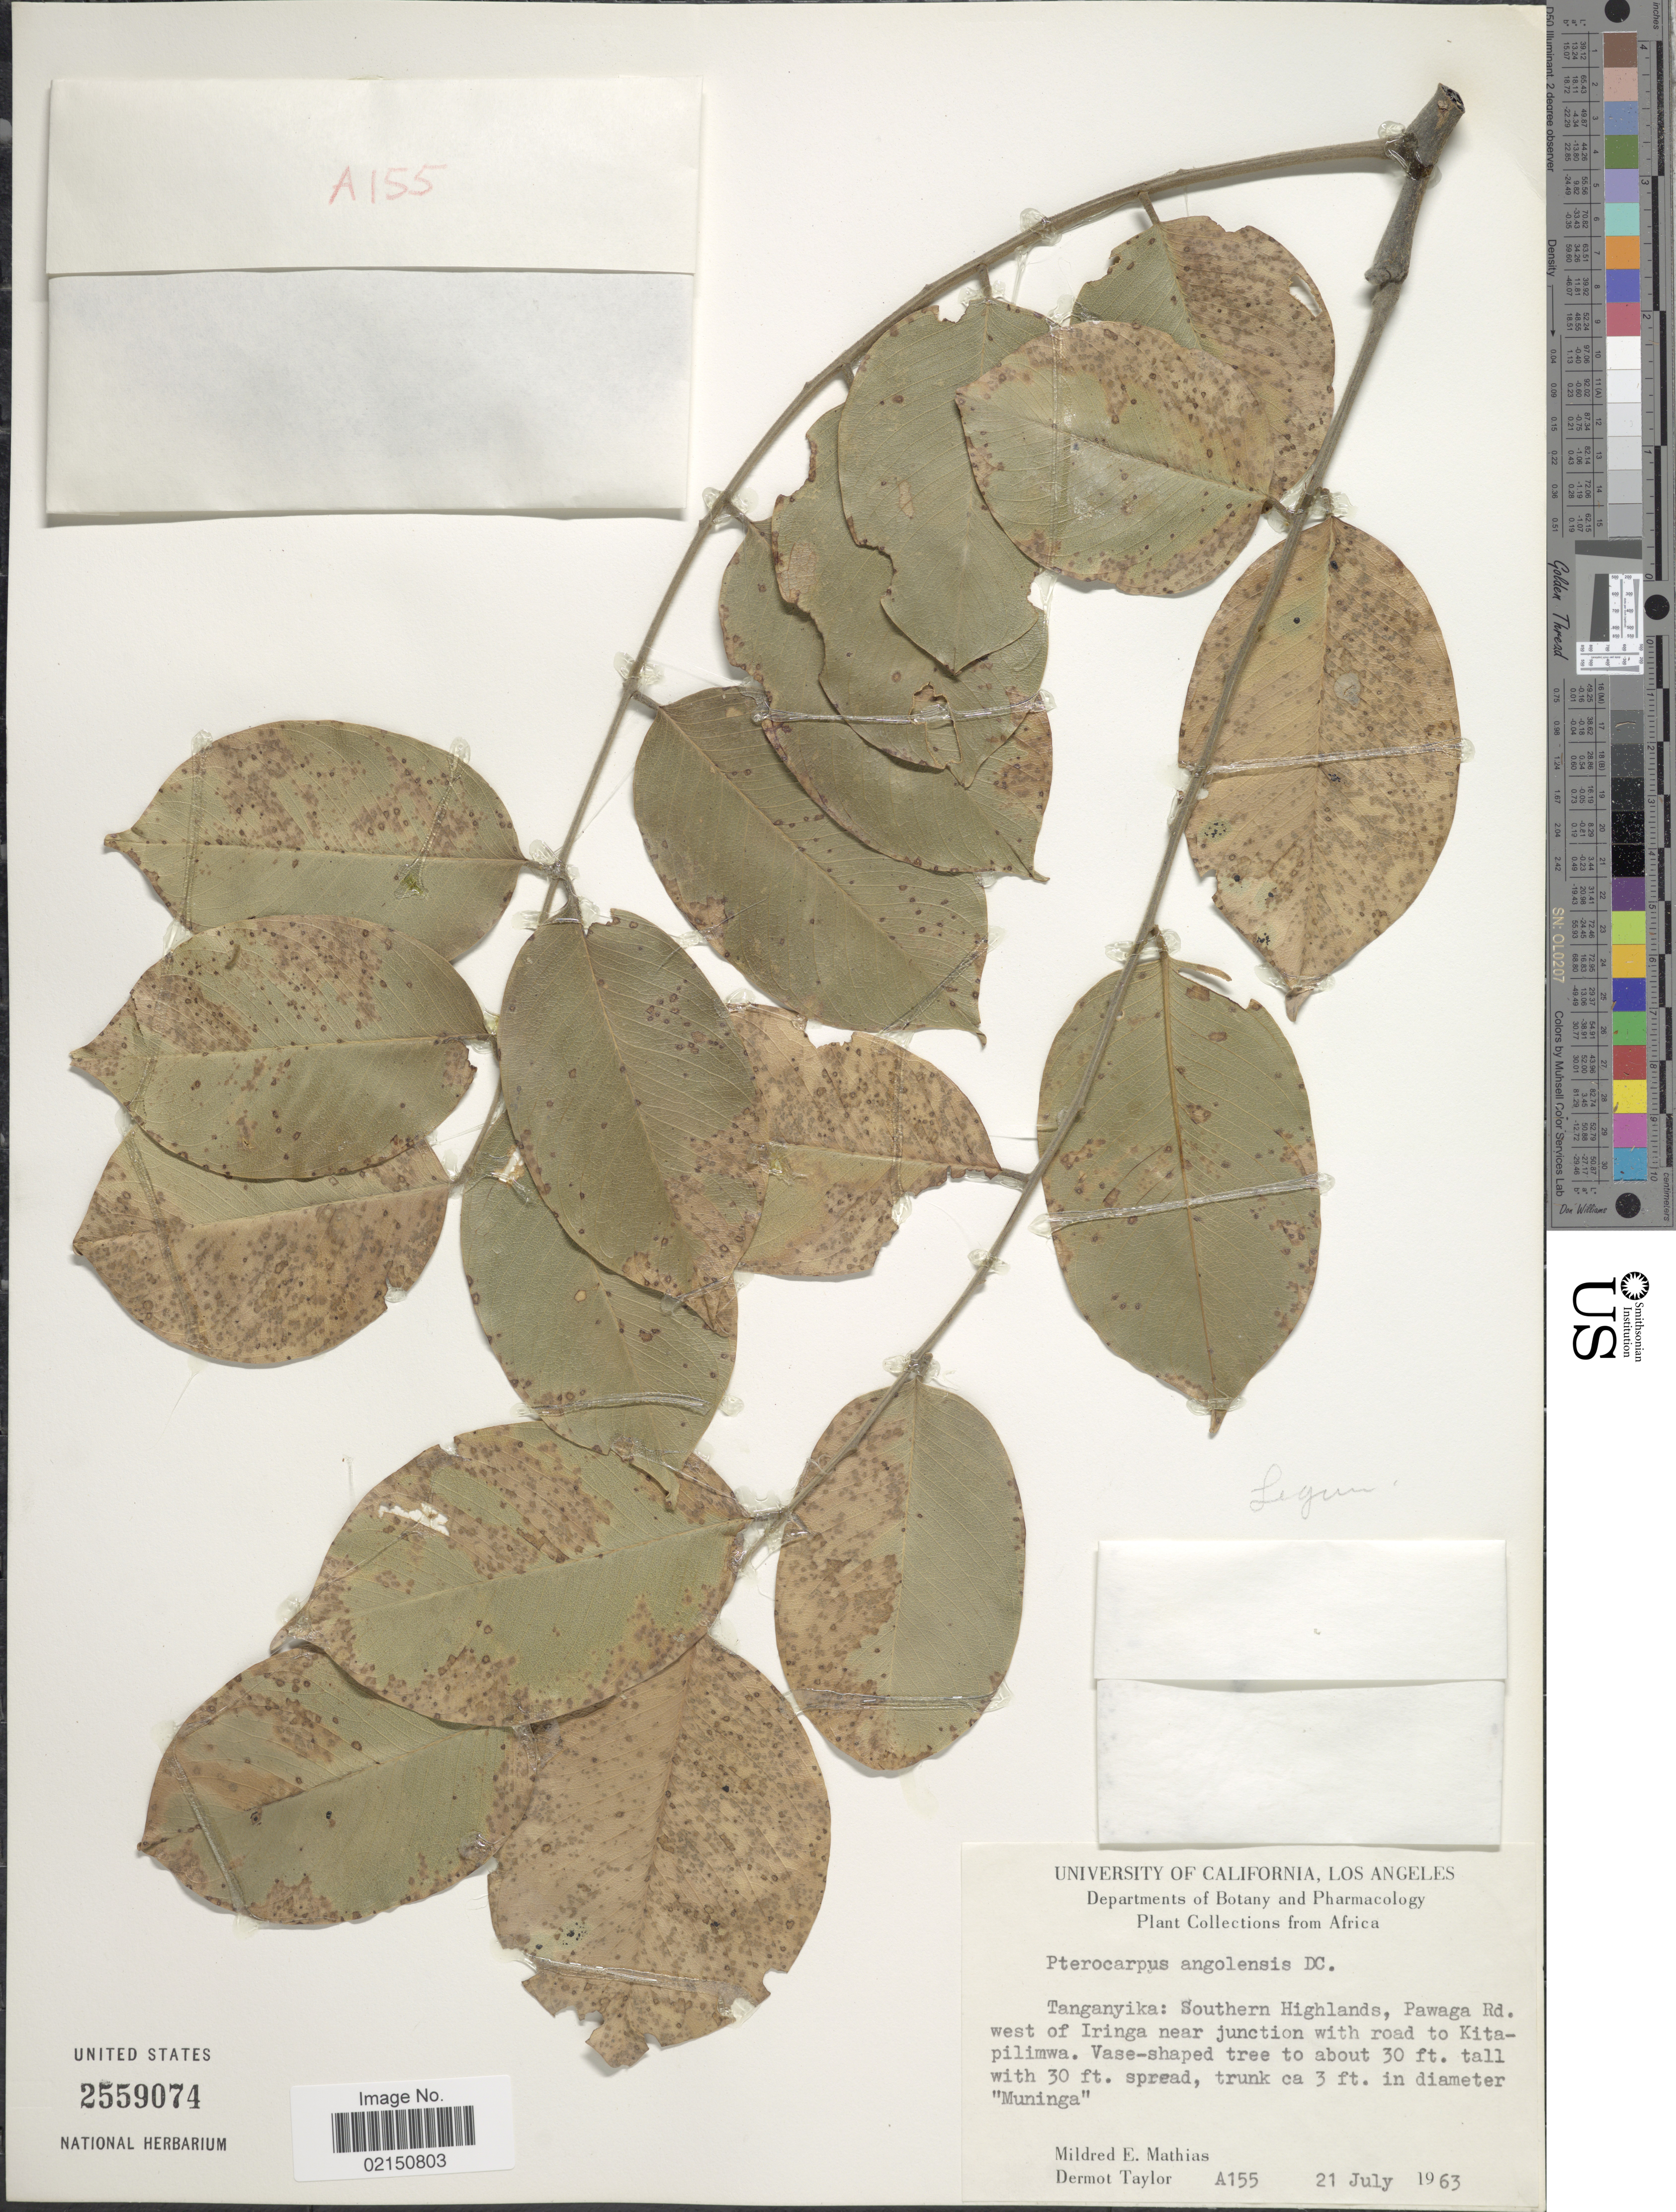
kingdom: Plantae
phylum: Tracheophyta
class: Magnoliopsida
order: Fabales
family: Fabaceae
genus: Pterocarpus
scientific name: Pterocarpus angolensis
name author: DC.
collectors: M. E. Mathias & D. Taylor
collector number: A155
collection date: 1963-07-21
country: Tanzania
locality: Tanganyika: Southern Highlands, Pawaga Rd. west of Iringa near junction with road to Kitapilimwa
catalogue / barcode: US 2559074